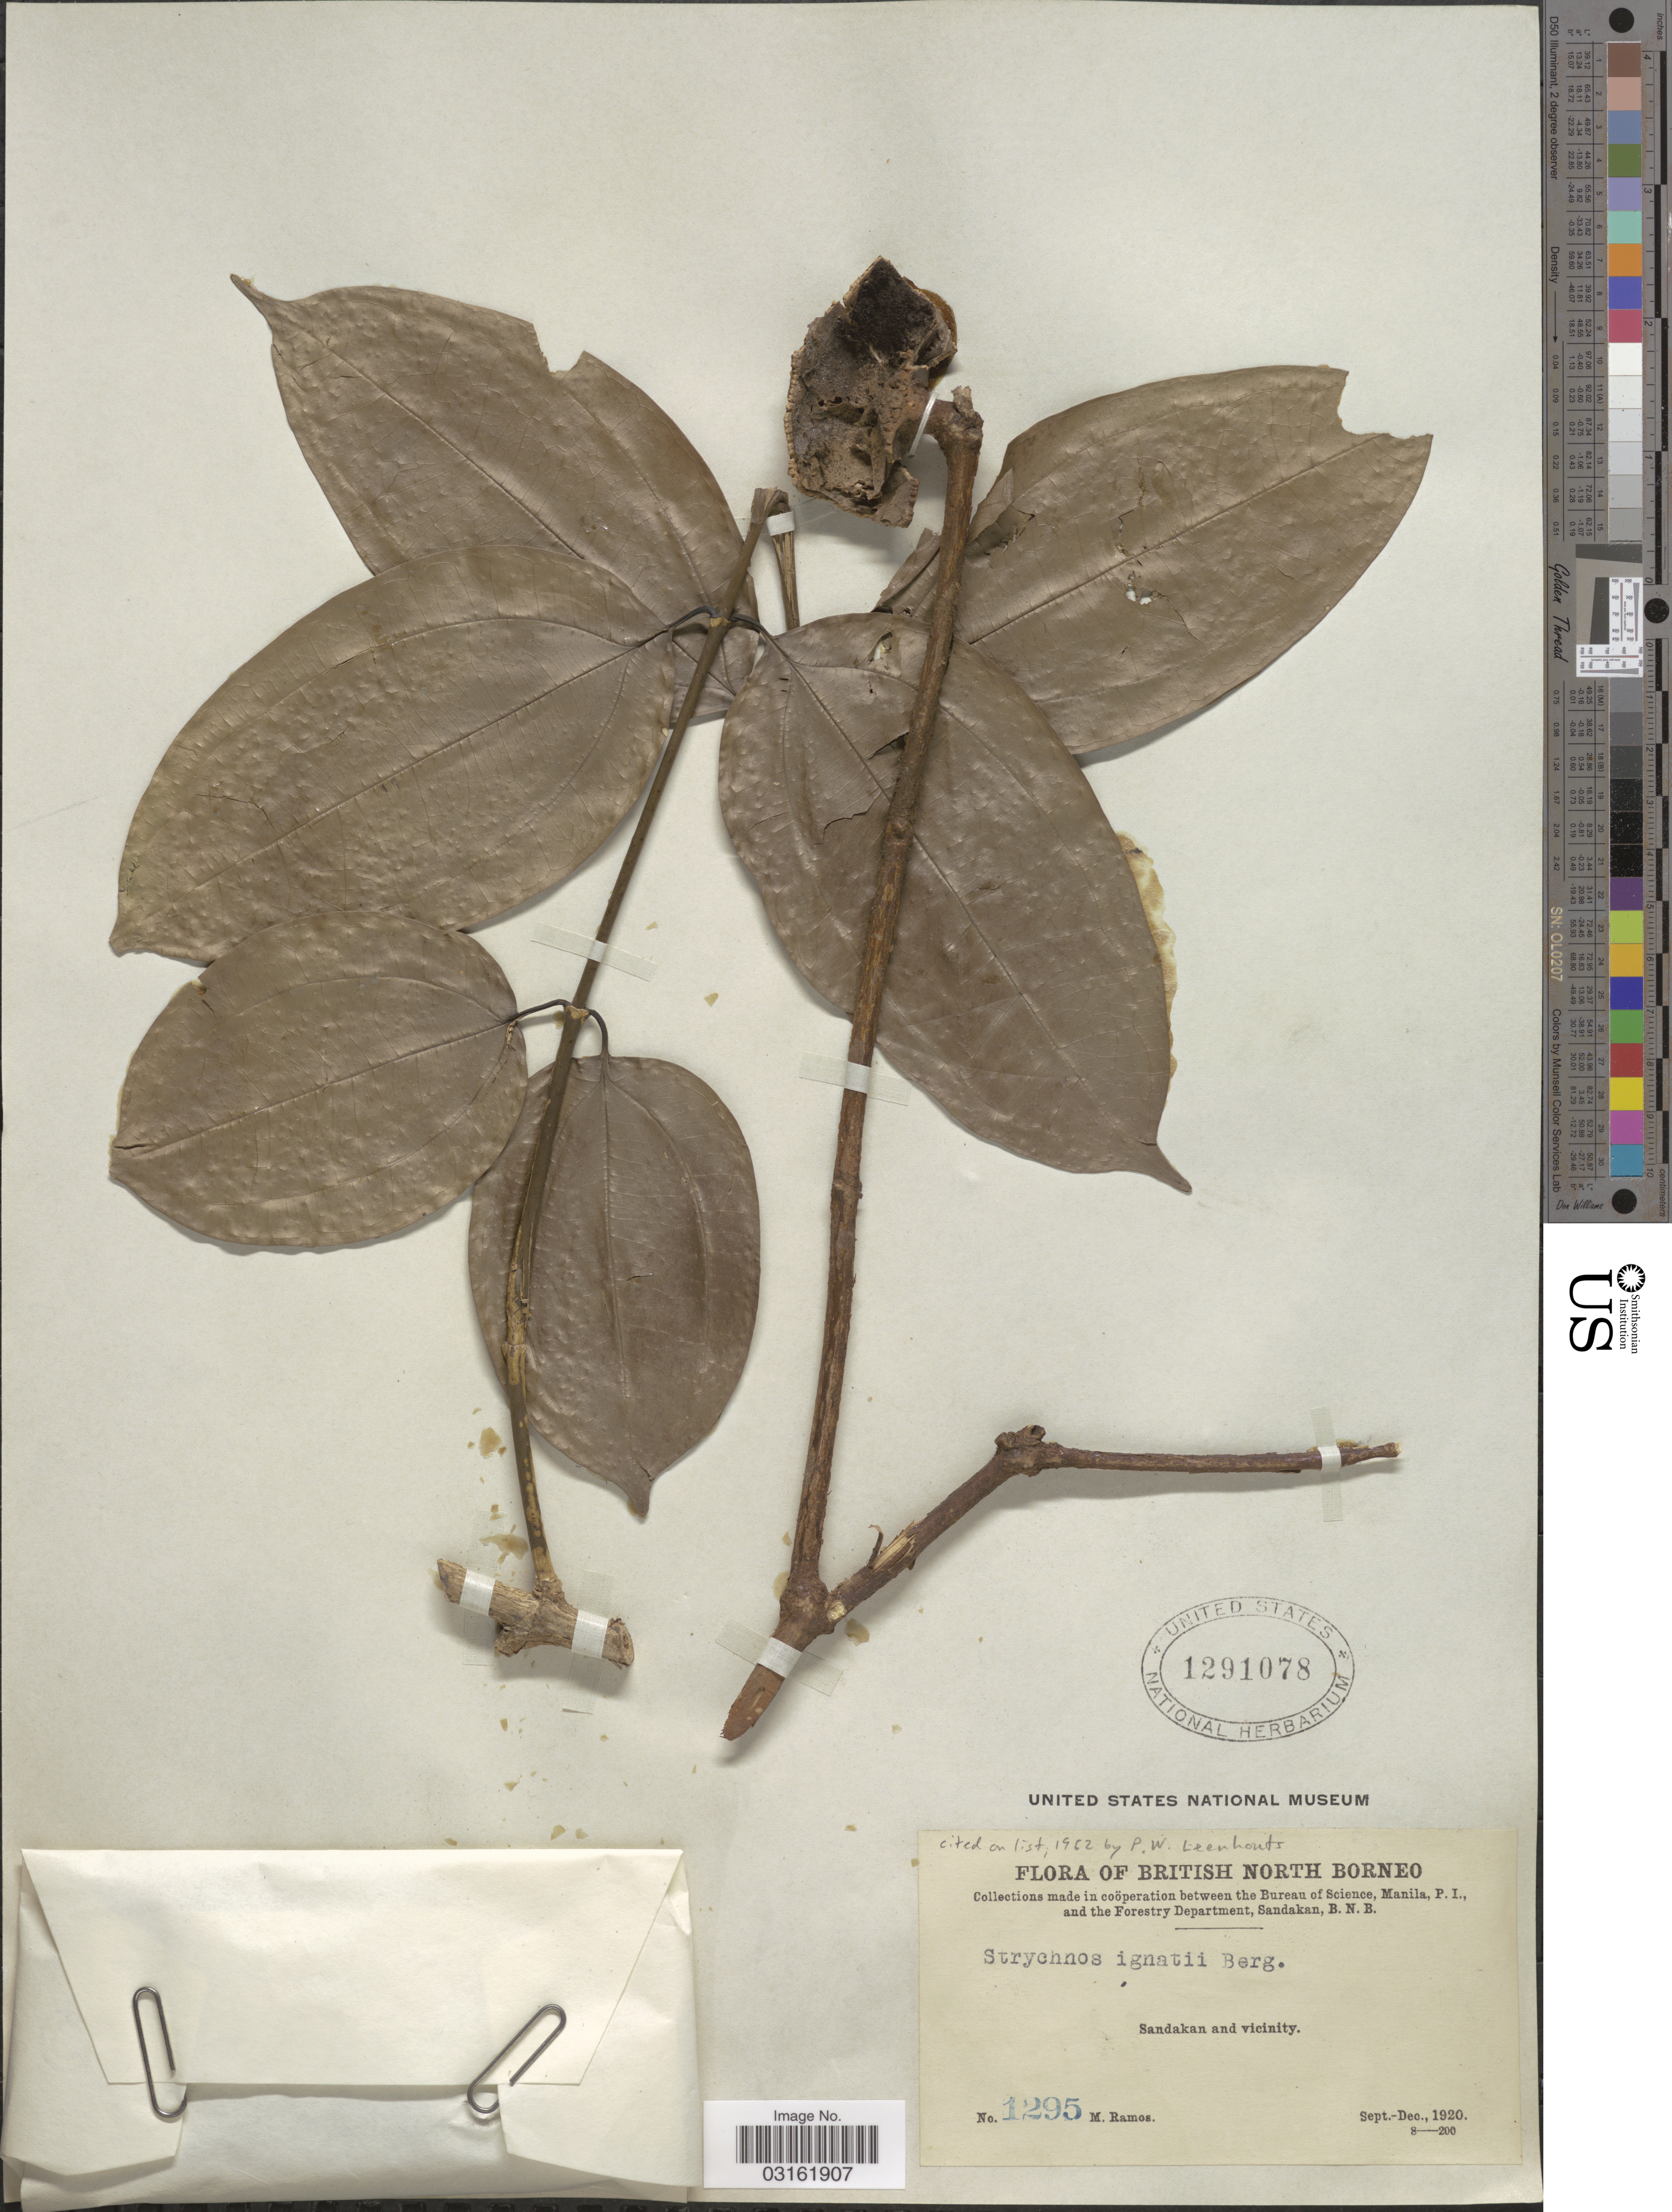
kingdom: Plantae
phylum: Tracheophyta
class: Magnoliopsida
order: Gentianales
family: Loganiaceae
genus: Strychnos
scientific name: Strychnos ignatii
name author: P.J. Bergius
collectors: M. Ramos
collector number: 1295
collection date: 1920-09/1920-12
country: Malaysia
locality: British North Borneo. Sandakan and vicinity.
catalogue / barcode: US 1291078